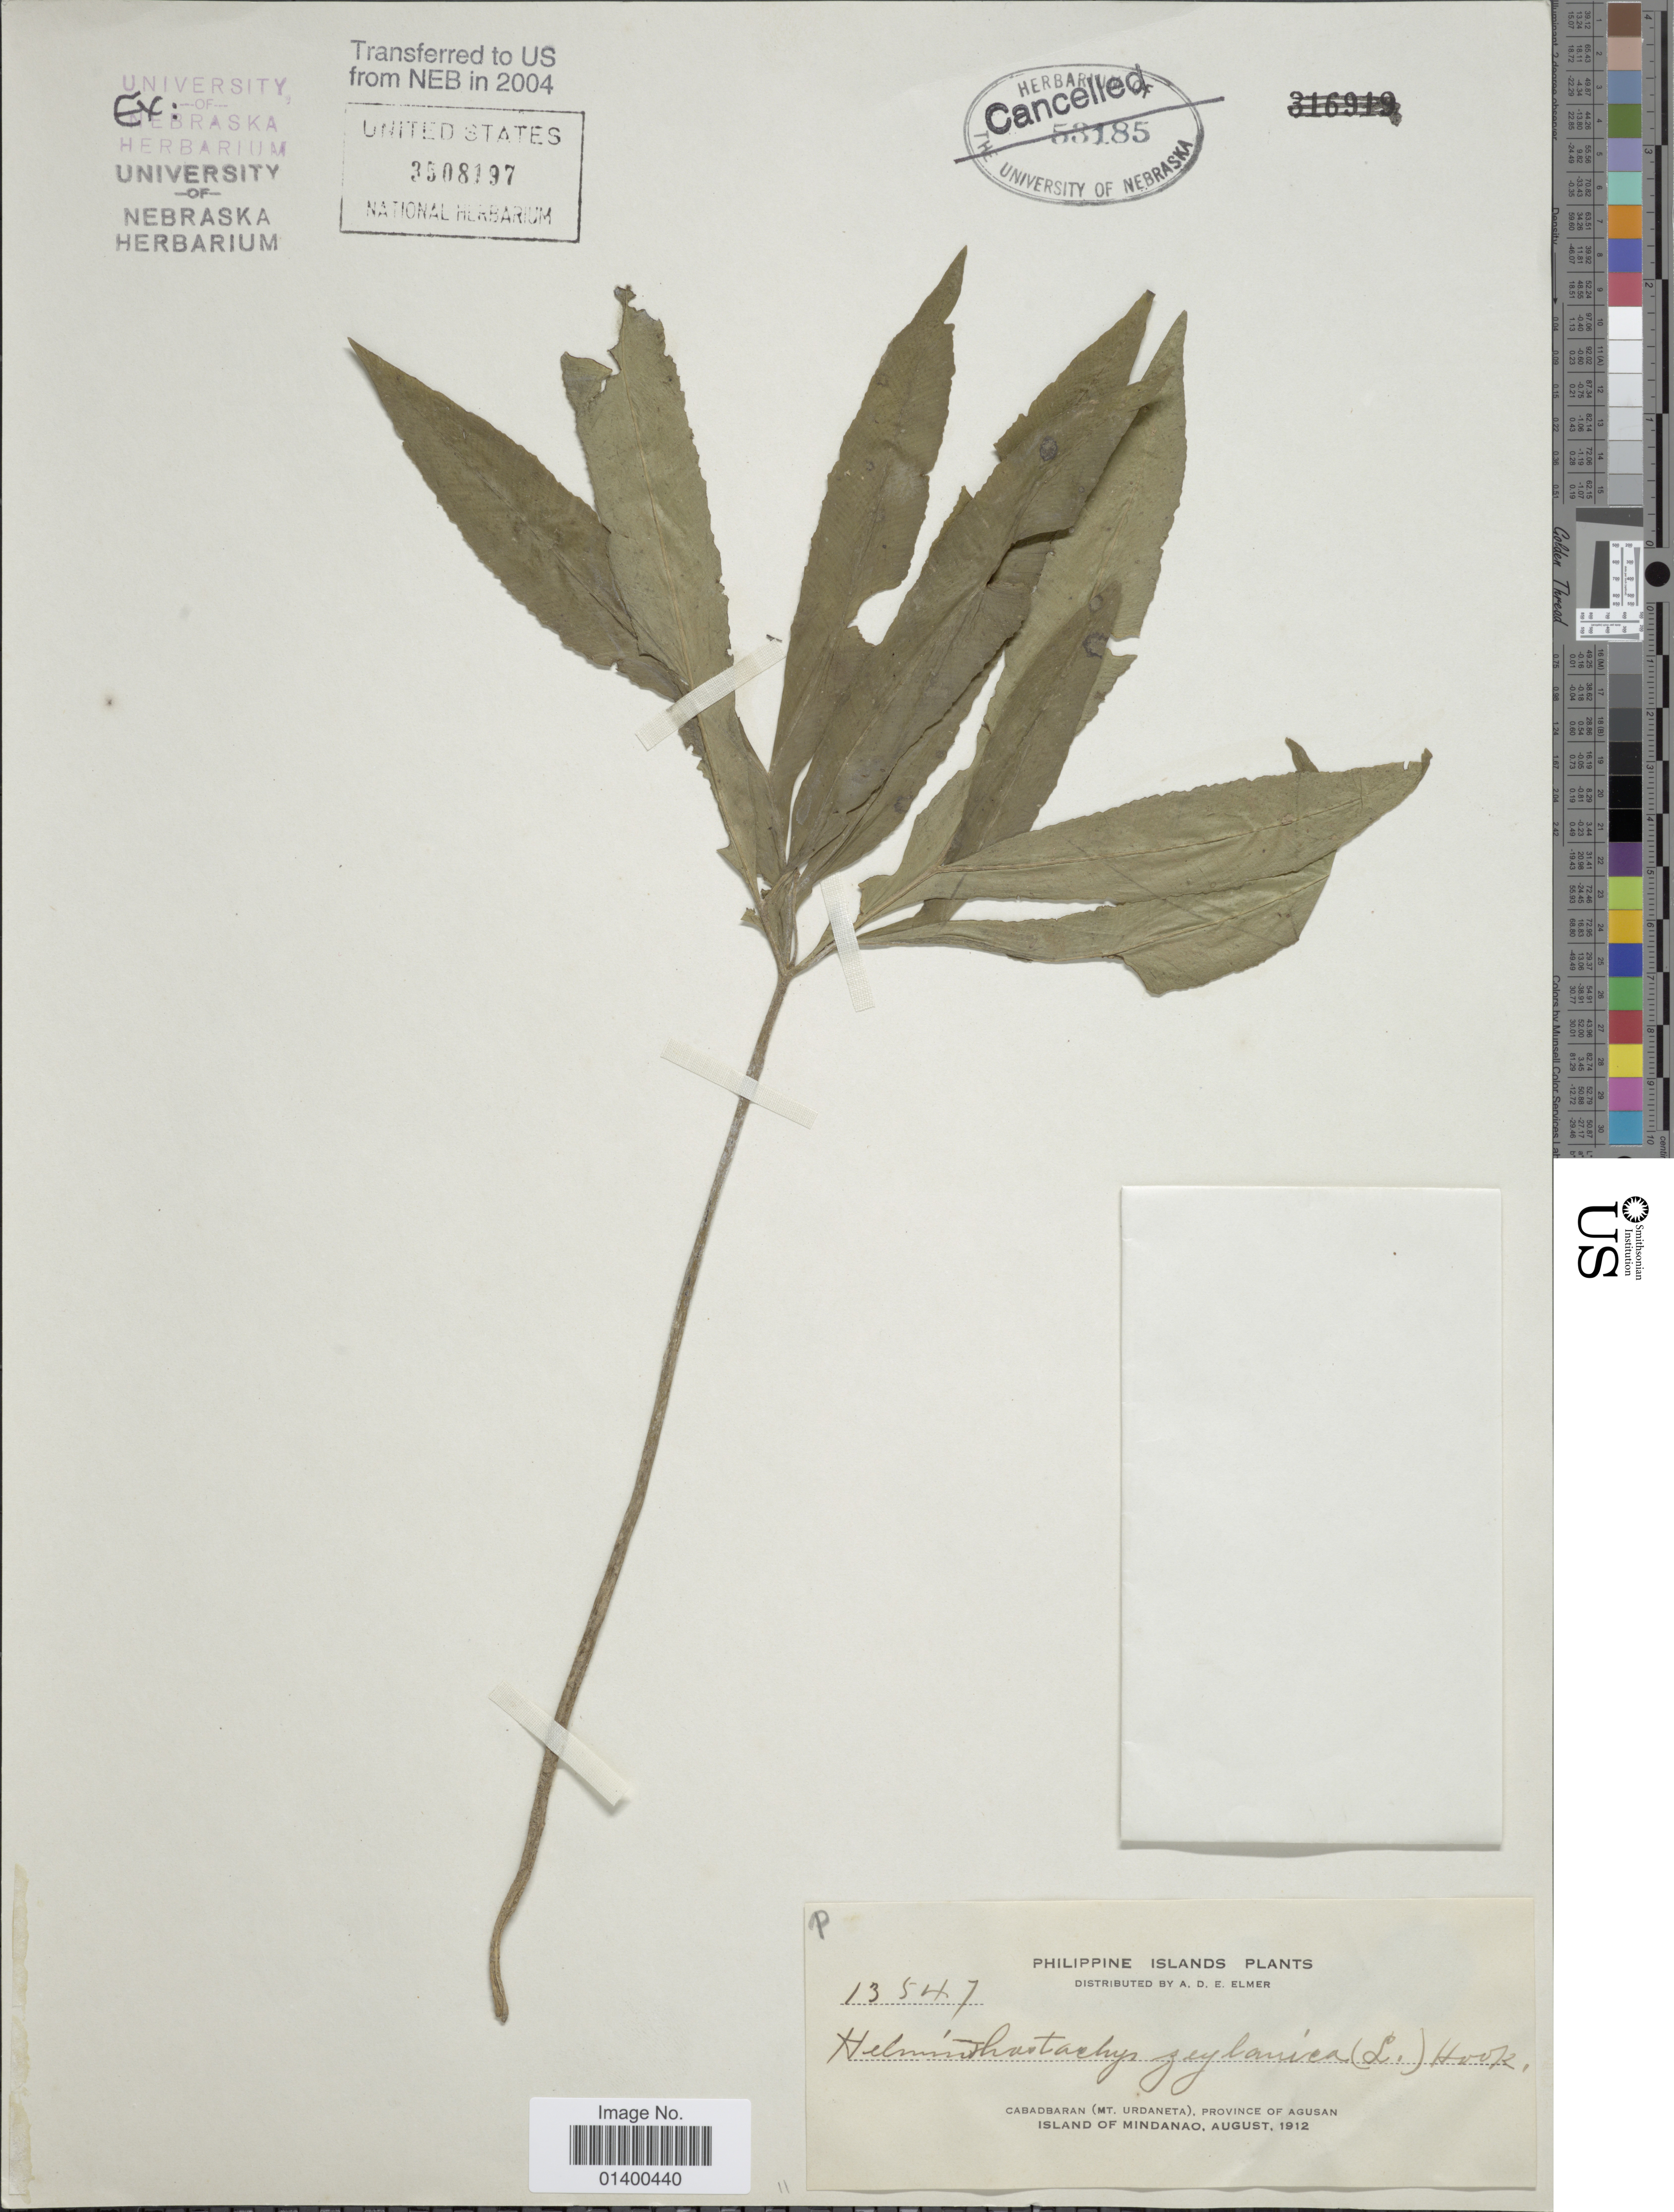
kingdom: Plantae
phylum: Tracheophyta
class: Polypodiopsida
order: Ophioglossales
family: Ophioglossaceae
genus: Helminthostachys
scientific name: Helminthostachys zeylanica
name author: (L.) Hook.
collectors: A. D. E. Elmer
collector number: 13547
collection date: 1912-08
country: Philippines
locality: Cabadbaran (Mt. Urdaneta), province of Agusan, island of Mindanao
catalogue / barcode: US 3508197